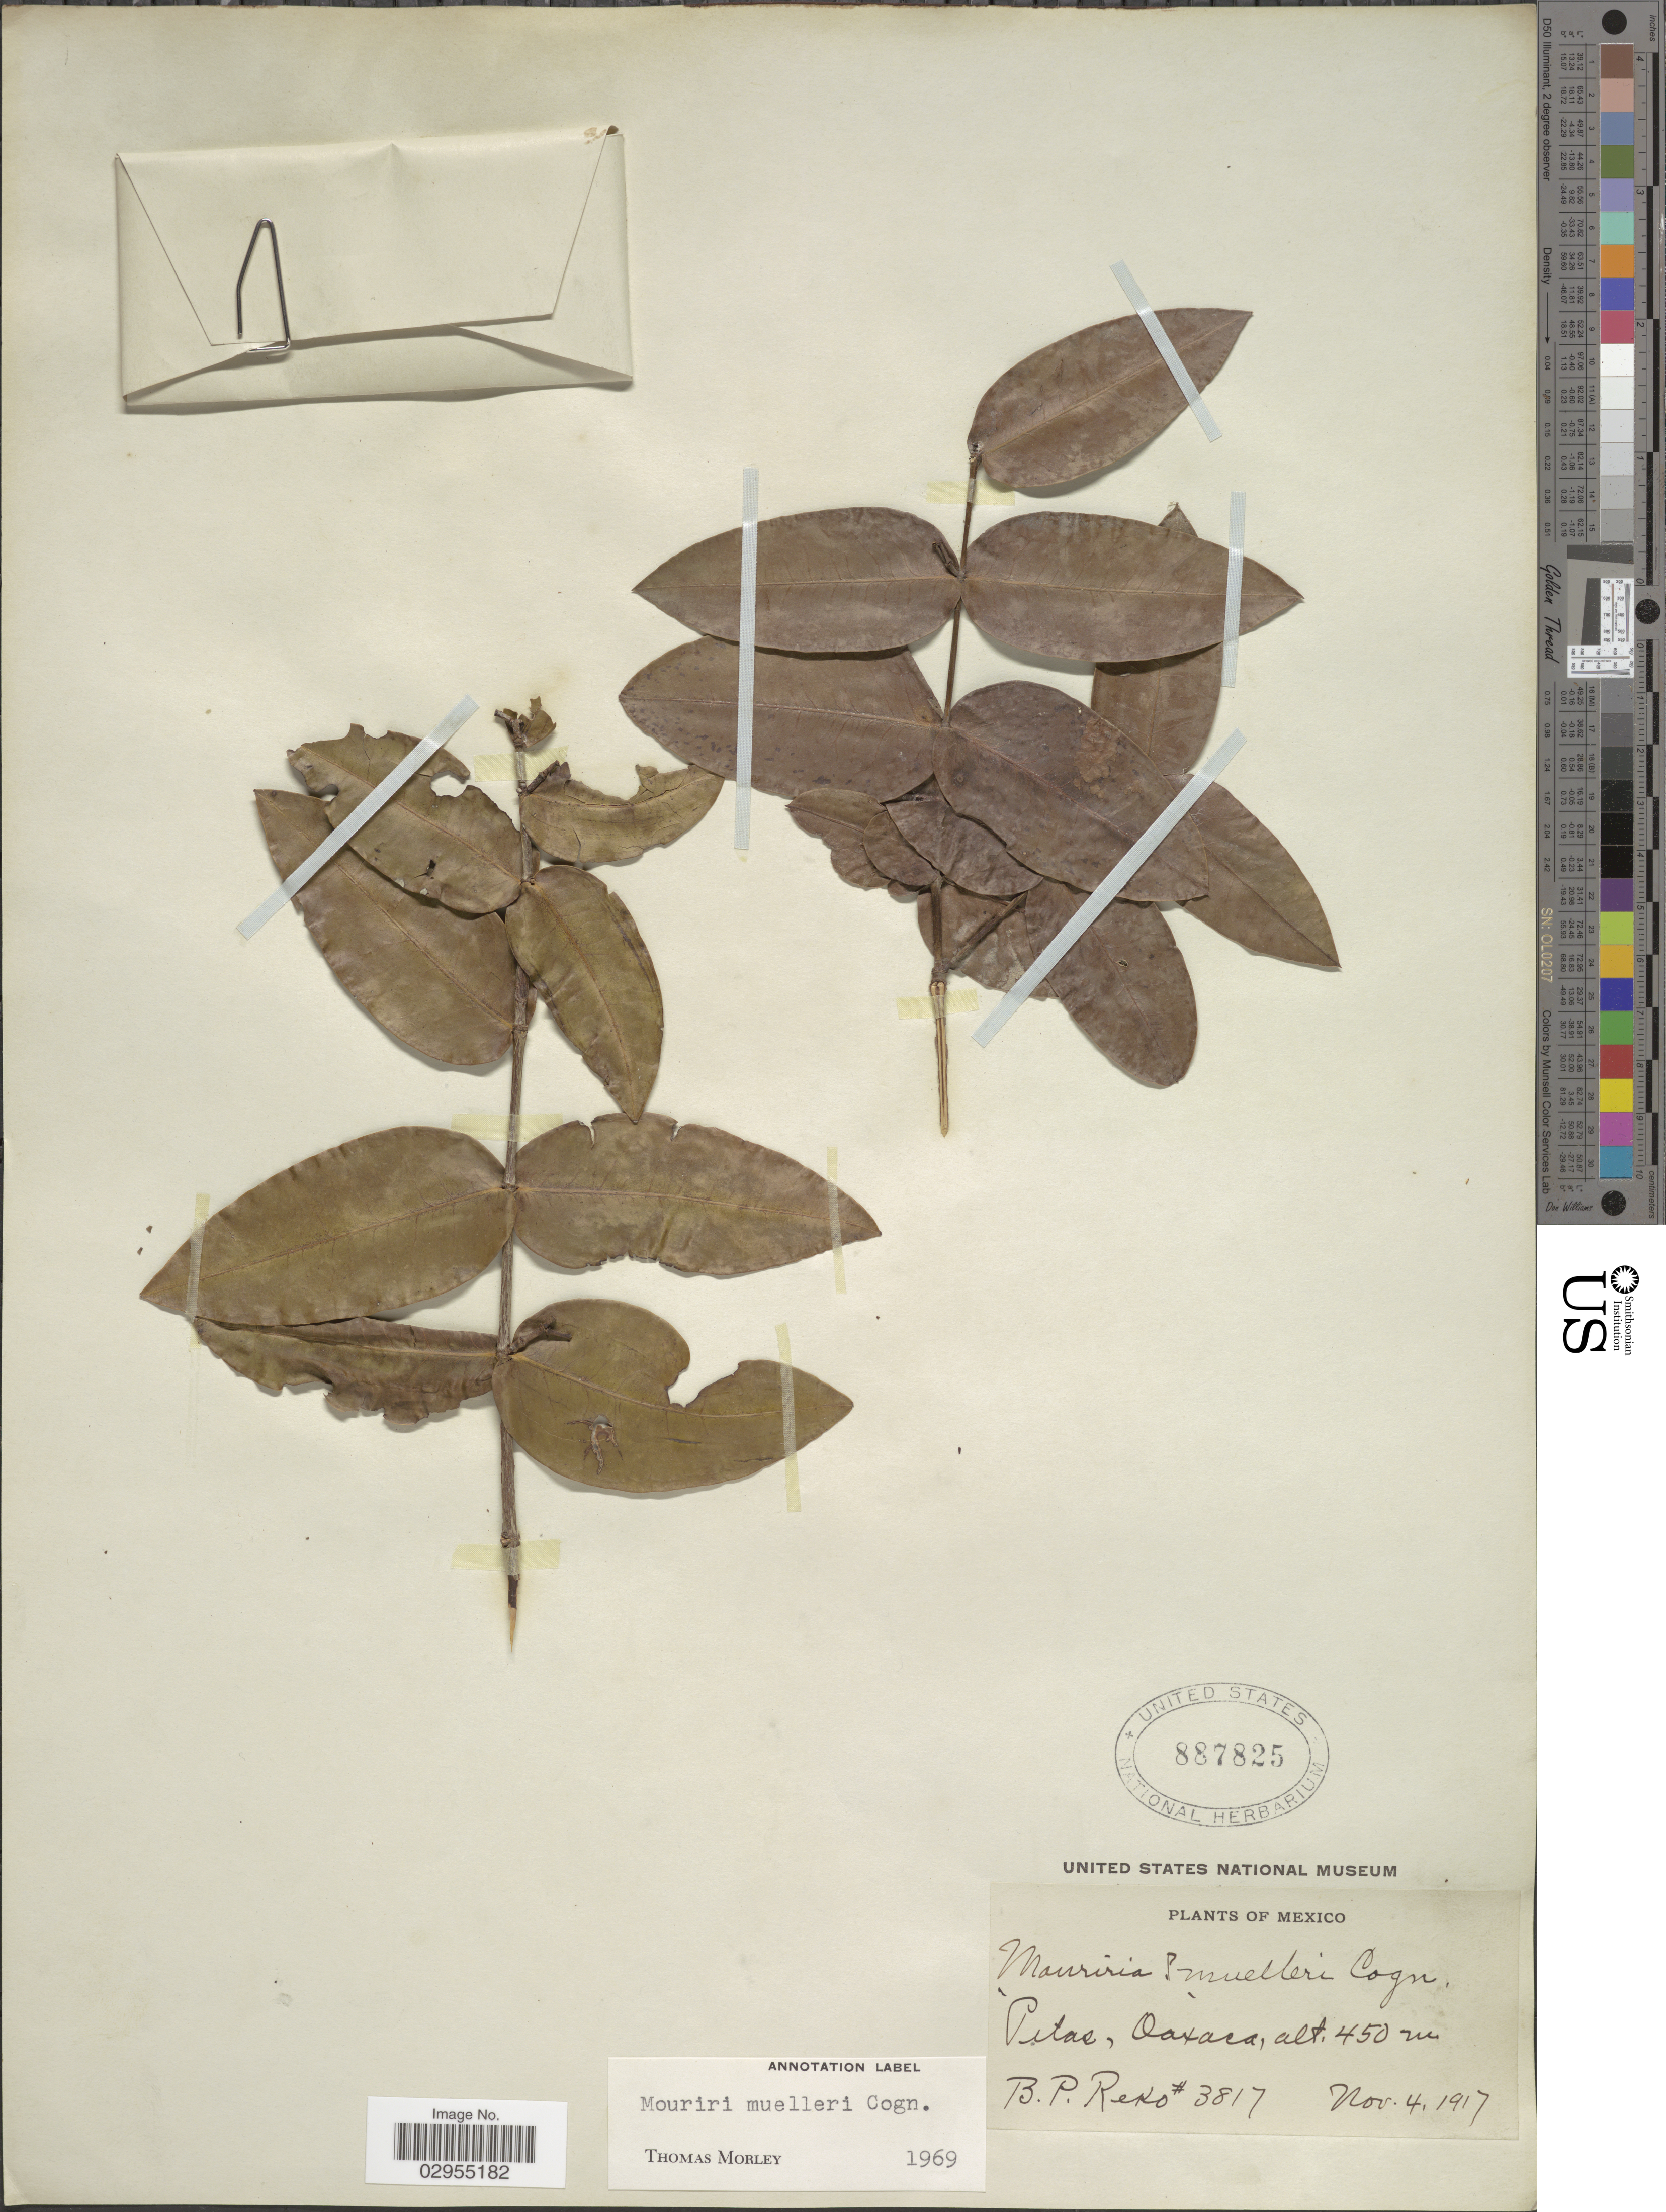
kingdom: Plantae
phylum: Tracheophyta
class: Magnoliopsida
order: Myrtales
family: Melastomataceae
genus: Mouriri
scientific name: Mouriri muelleri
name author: Cogn.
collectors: B. P. Reko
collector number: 3817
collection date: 1917-11-04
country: Mexico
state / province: Oaxaca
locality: Petas.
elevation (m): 450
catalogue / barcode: US 887825